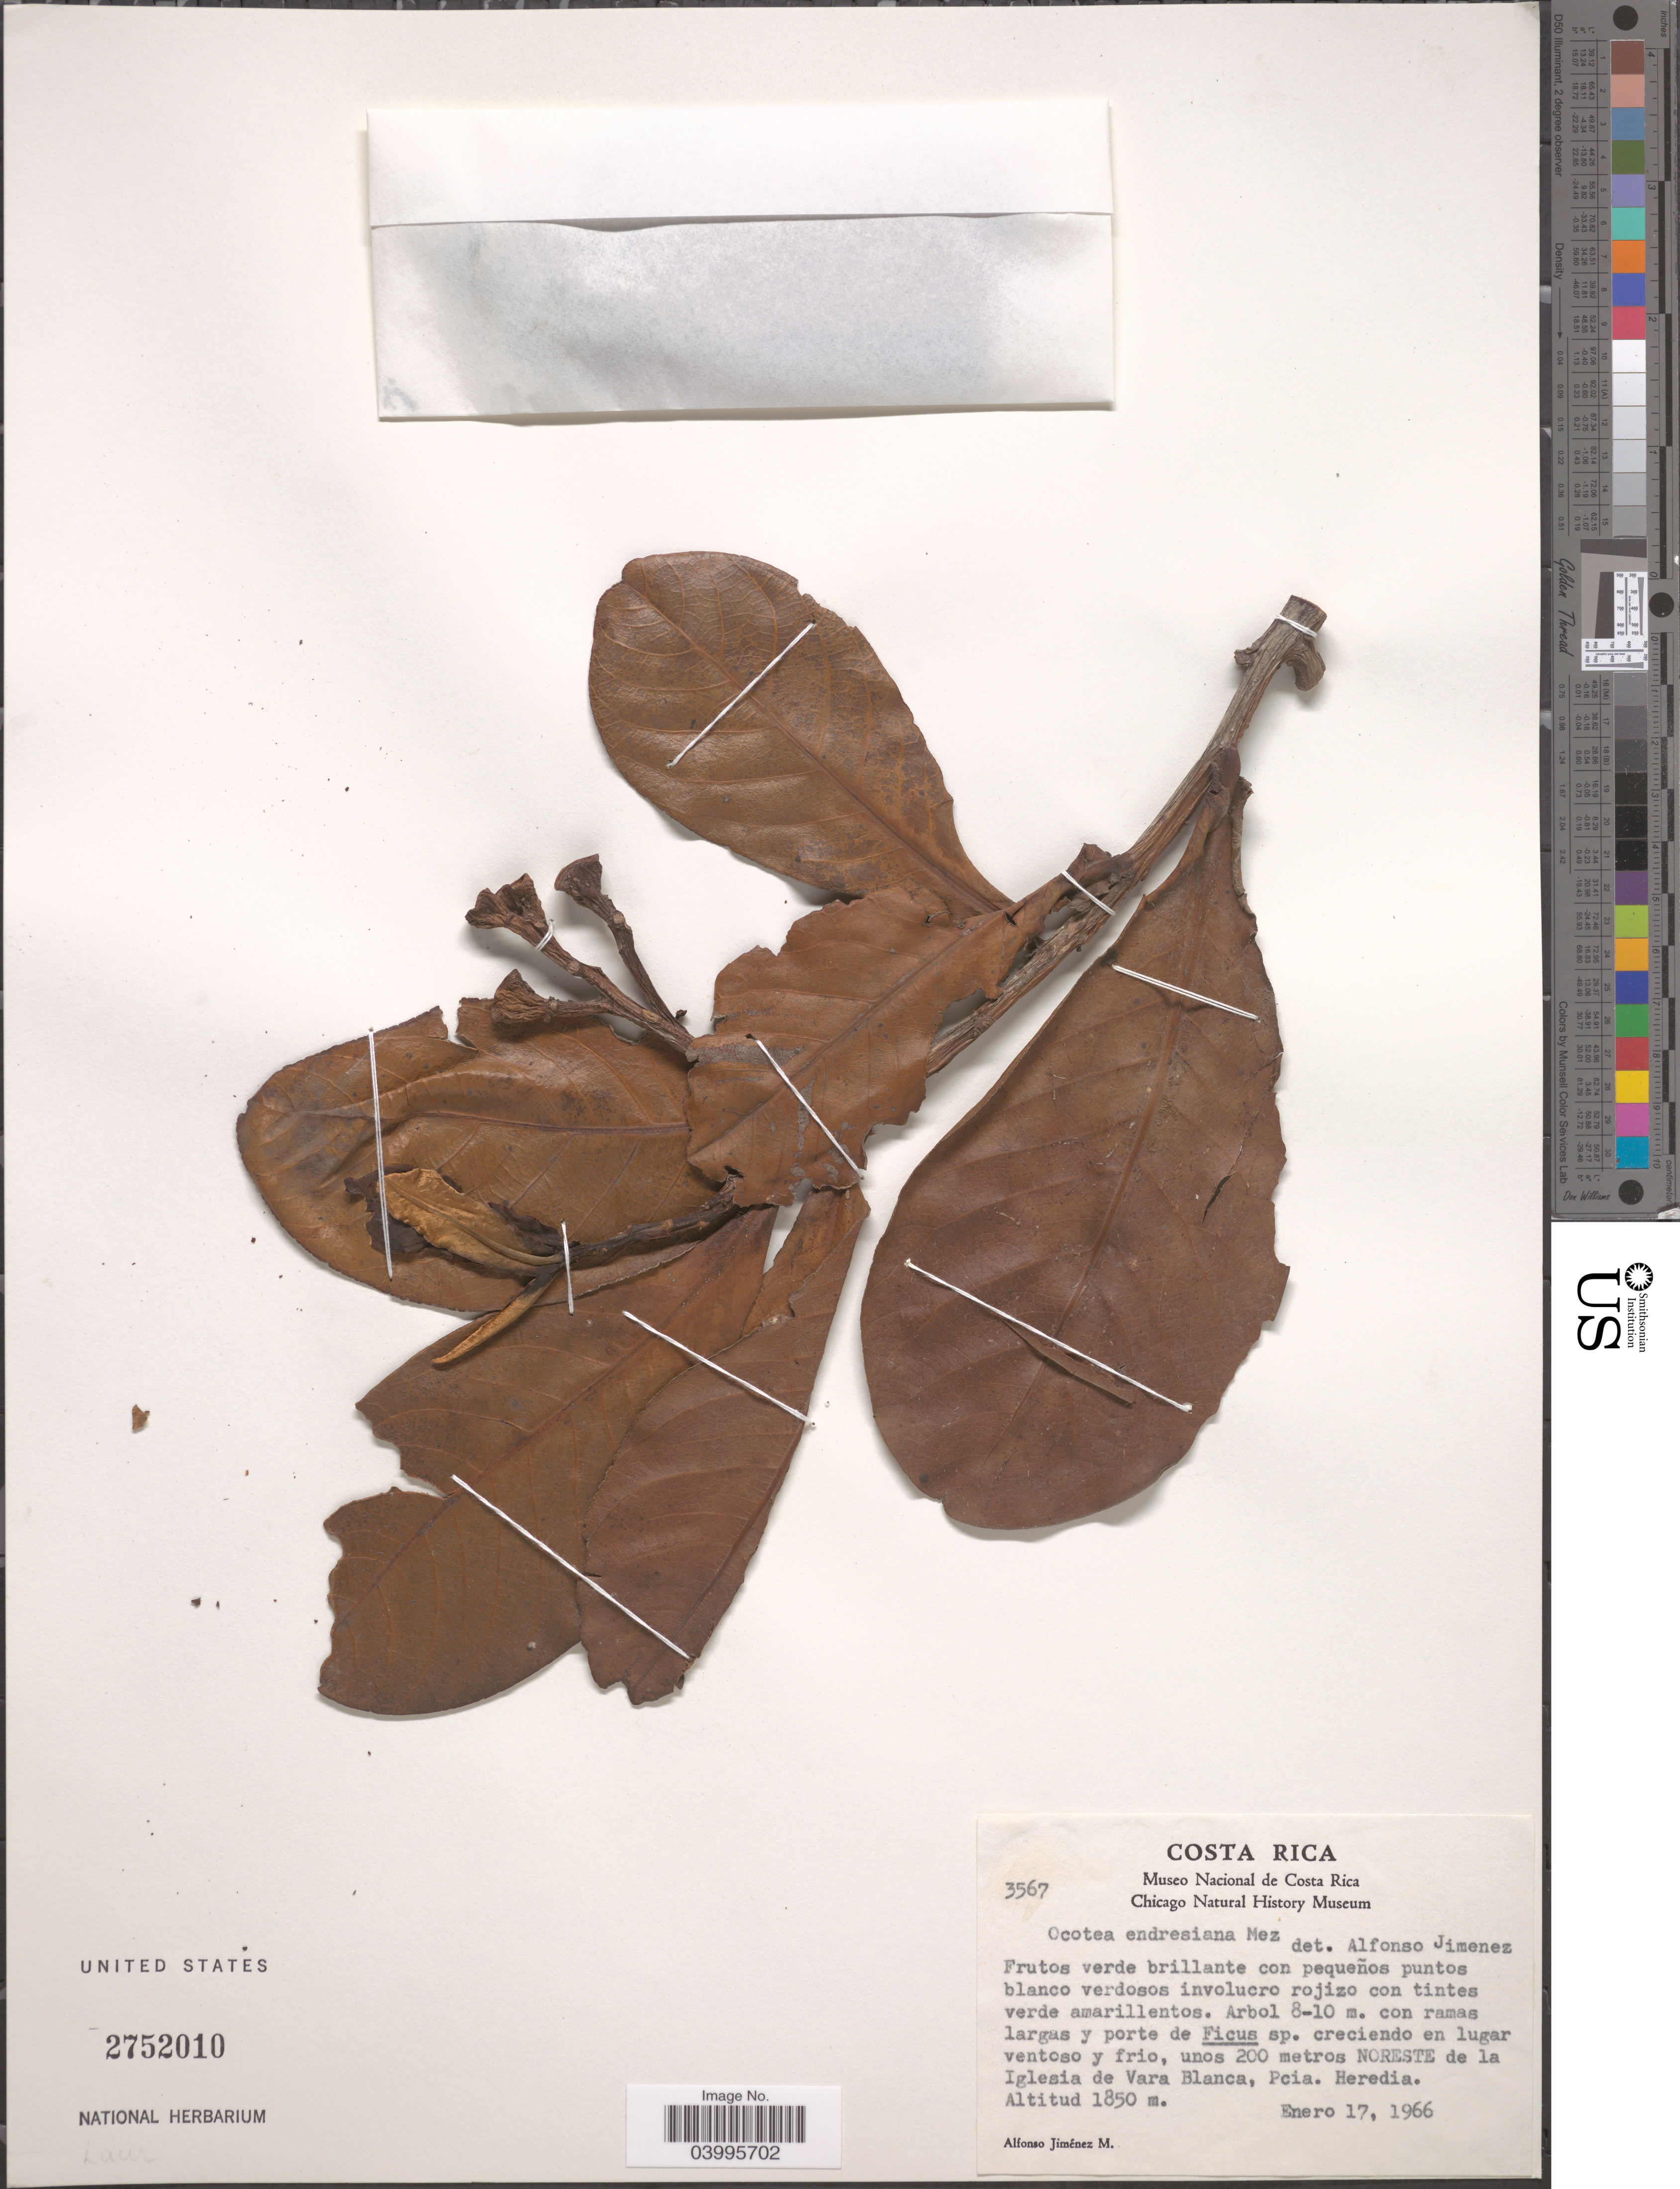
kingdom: Plantae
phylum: Tracheophyta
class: Magnoliopsida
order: Laurales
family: Lauraceae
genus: Ocotea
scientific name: Ocotea endresiana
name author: Mez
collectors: A. Jimenez M.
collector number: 3567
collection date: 1966-01-17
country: Costa Rica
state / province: Heredia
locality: Unos 200 metros Noreste de la Iglesia de Vara Blanca, Pcia. Heredia.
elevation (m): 1850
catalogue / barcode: US 2752010